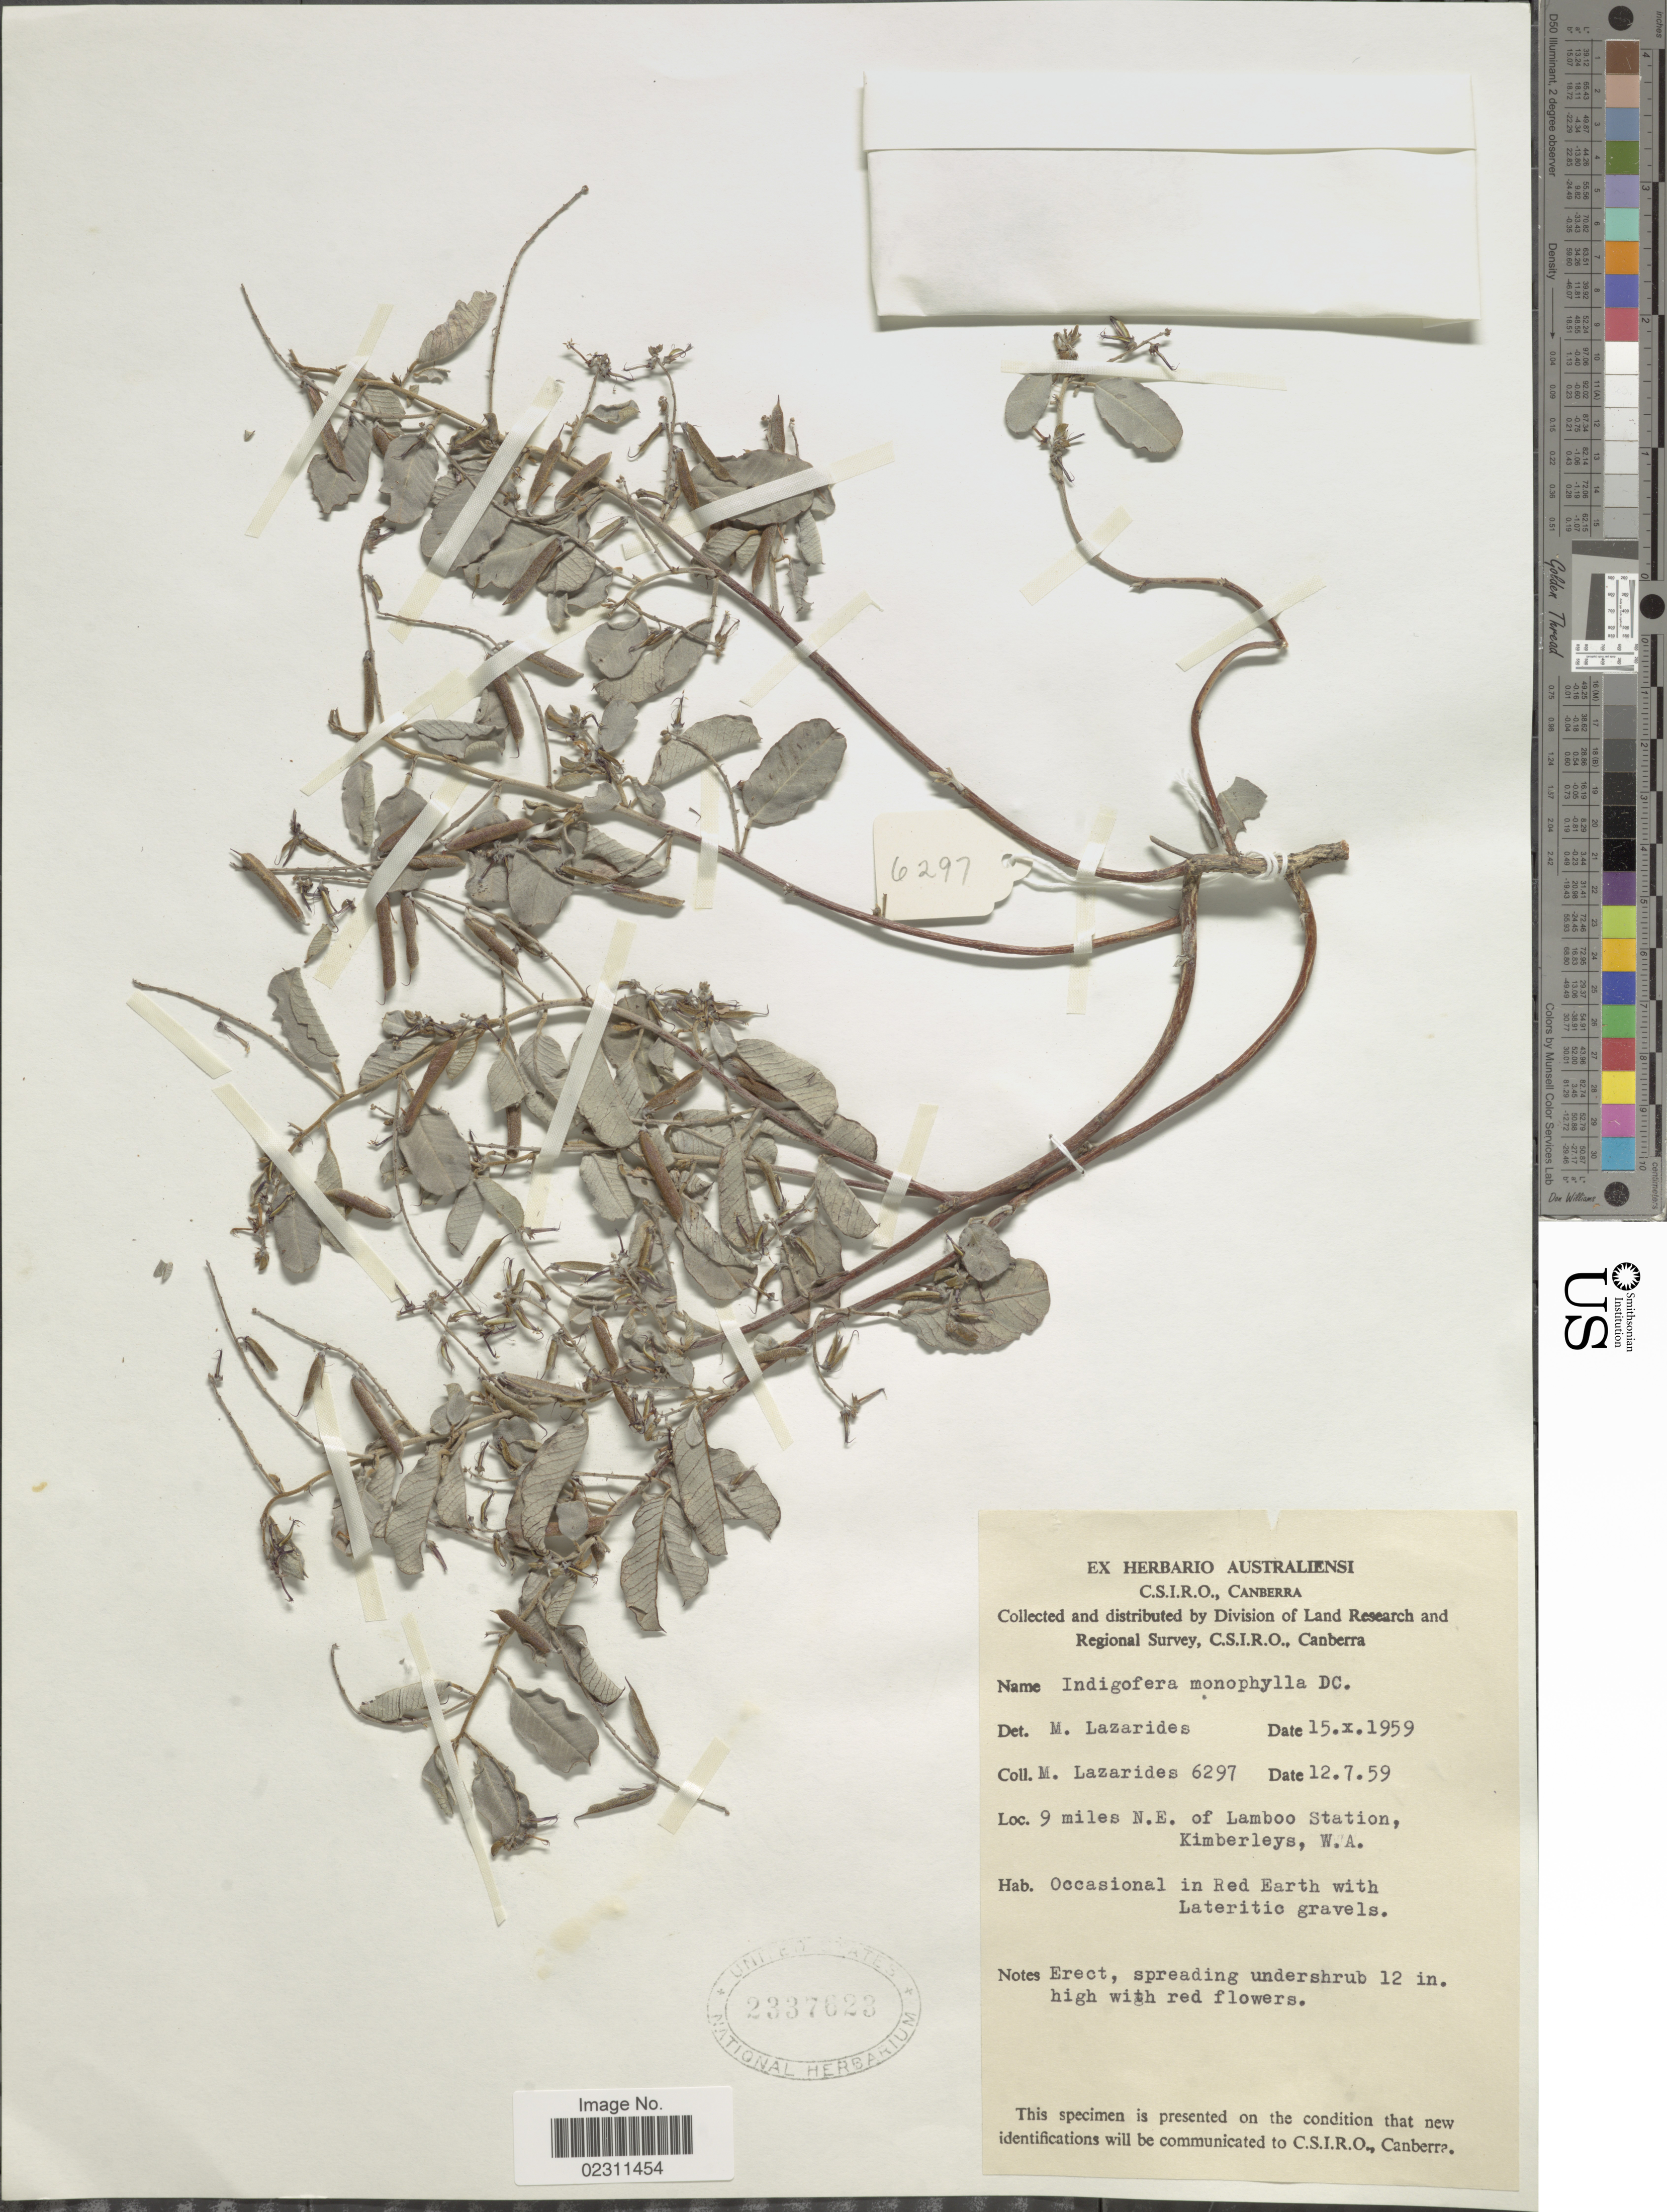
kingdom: Plantae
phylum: Tracheophyta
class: Magnoliopsida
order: Fabales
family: Fabaceae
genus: Indigofera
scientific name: Indigofera monophylla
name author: DC.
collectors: M. Lazarides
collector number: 6297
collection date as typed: Transcribed d/m/y: 12/7/59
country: Australia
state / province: Western Australia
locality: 9 miles N.E. of Lamboo Station, Kimberleys, W.A.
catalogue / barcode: US 2337623